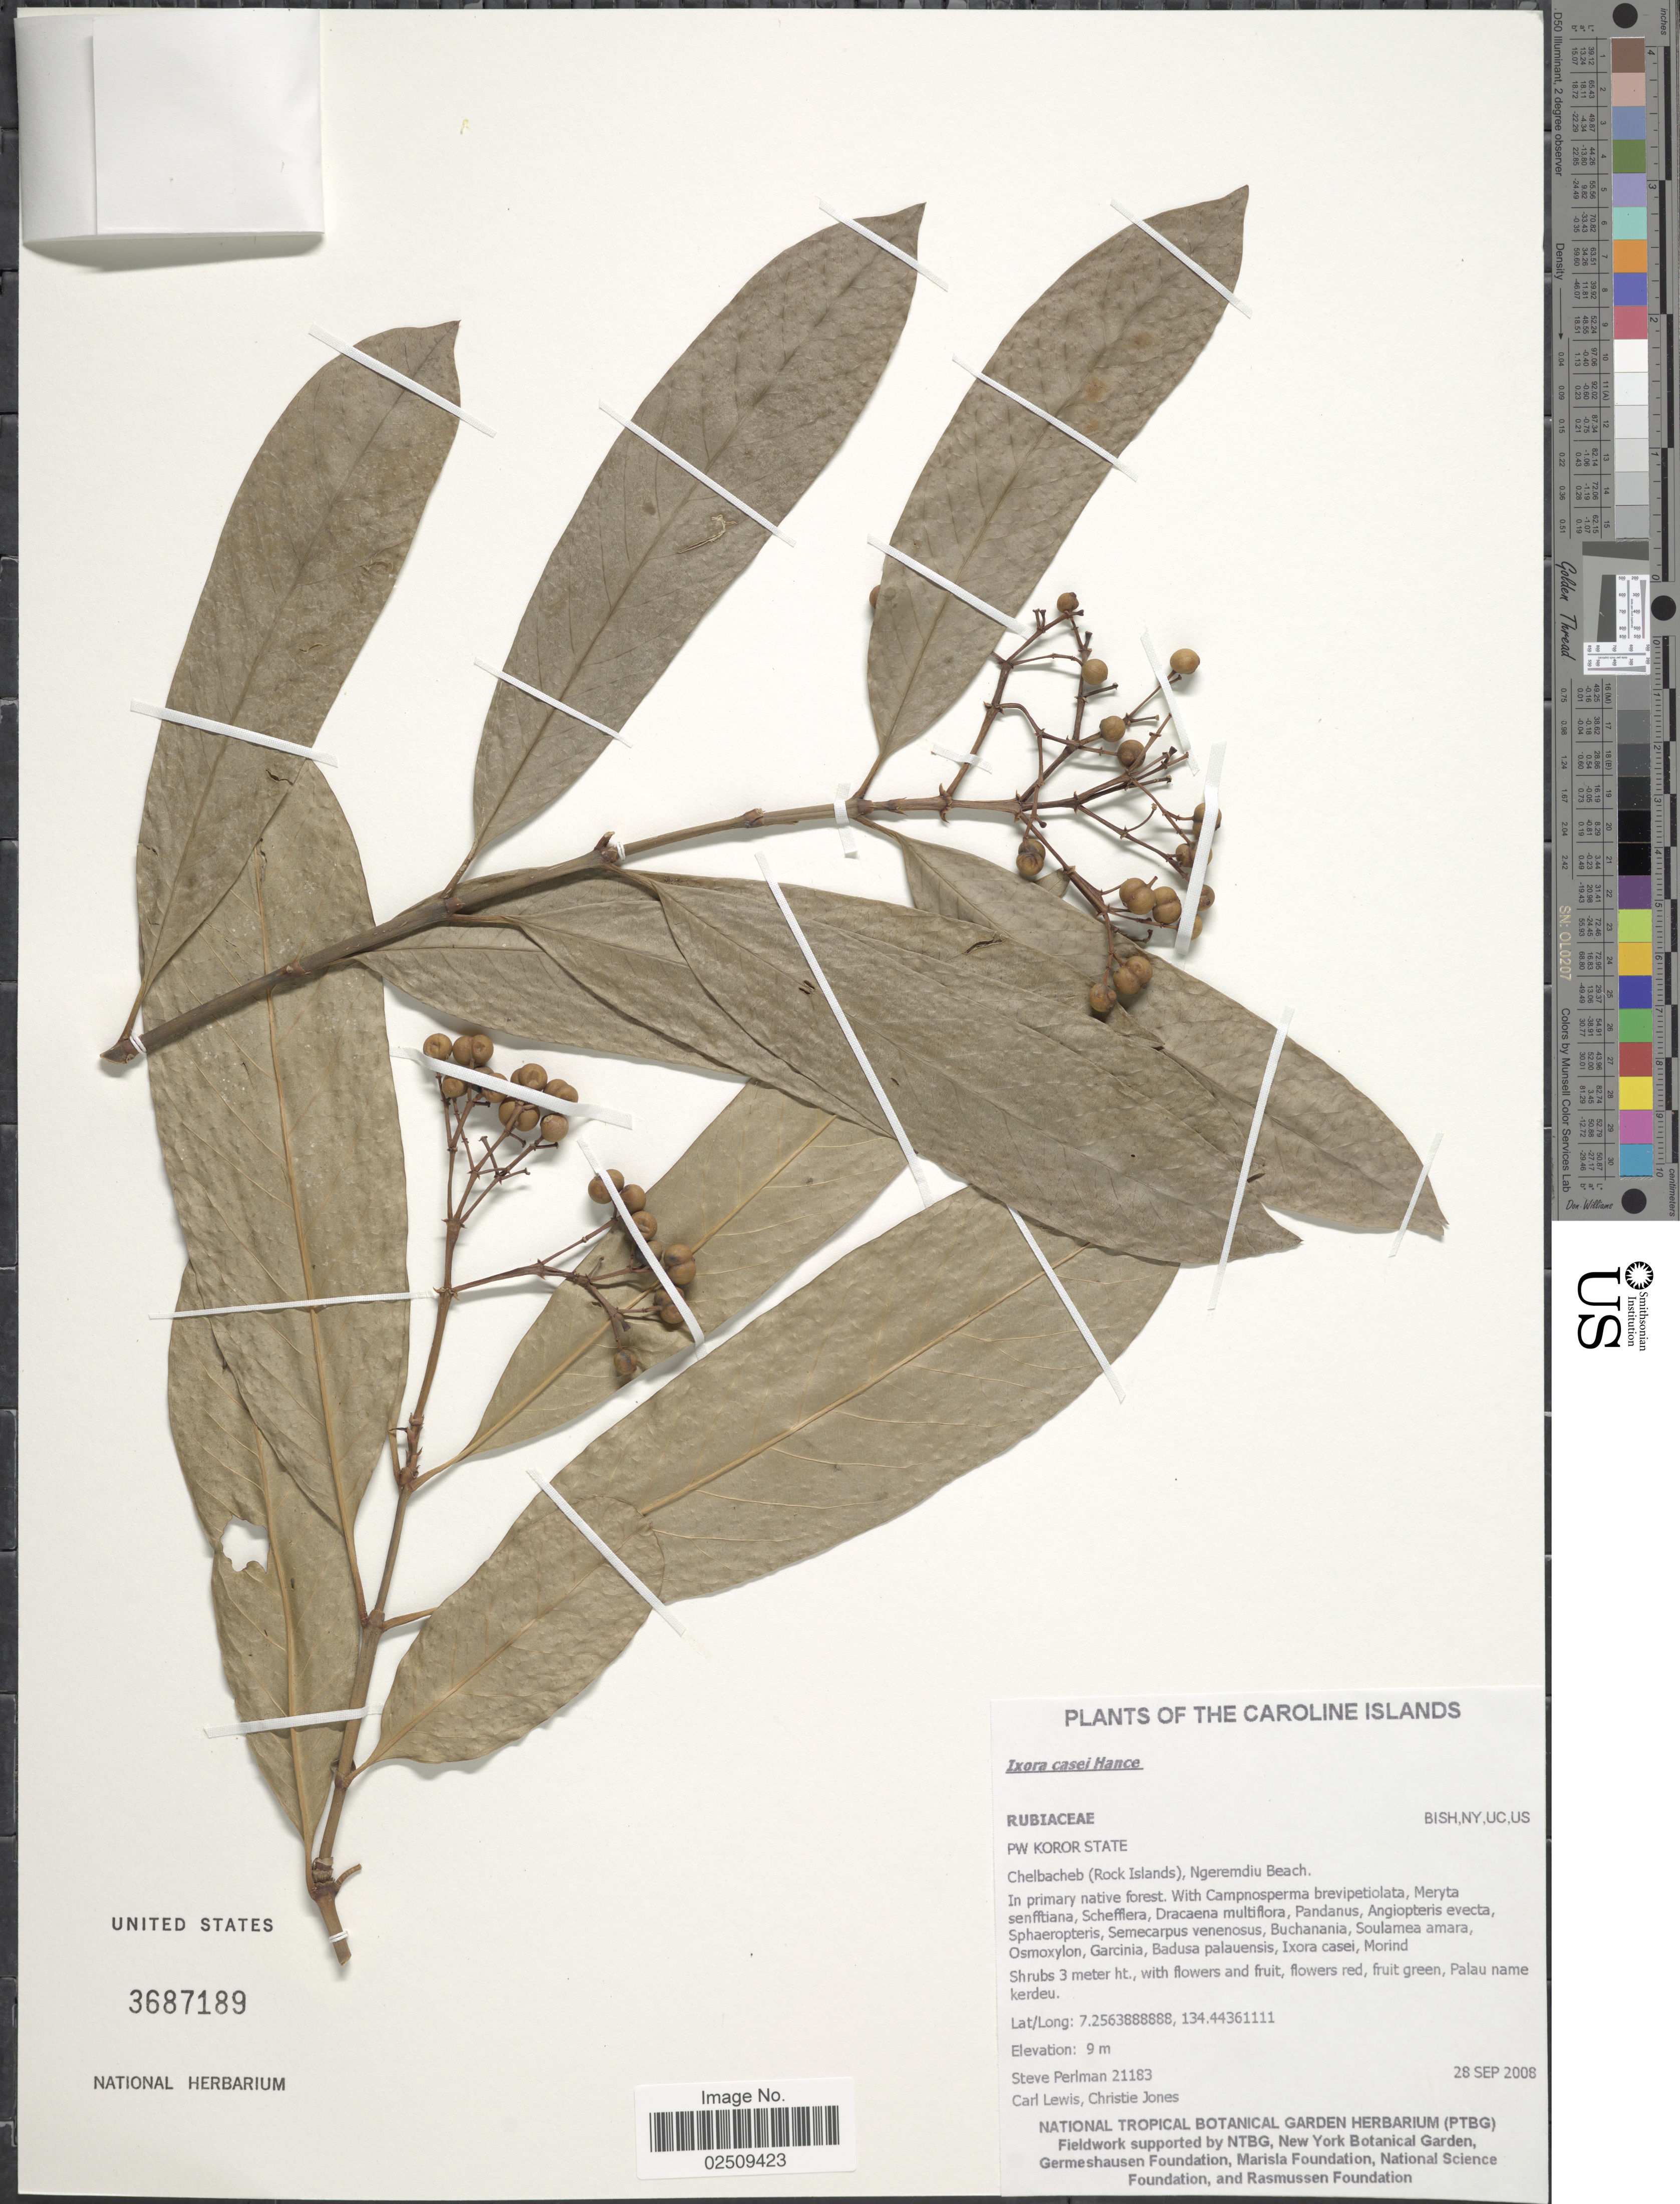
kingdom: Plantae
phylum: Tracheophyta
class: Magnoliopsida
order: Gentianales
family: Rubiaceae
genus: Ixora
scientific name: Ixora casei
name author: Hance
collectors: S. Perlman, C. Lewis & Carleen Jones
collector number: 21183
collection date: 2008-09-28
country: Palau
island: Chelbacheb [Rock] Islands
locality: PW Koror State, Chelbacheb (Rock Islands), Ngeremdiu Beach. In primary native forest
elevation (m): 9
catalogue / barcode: US 3687189